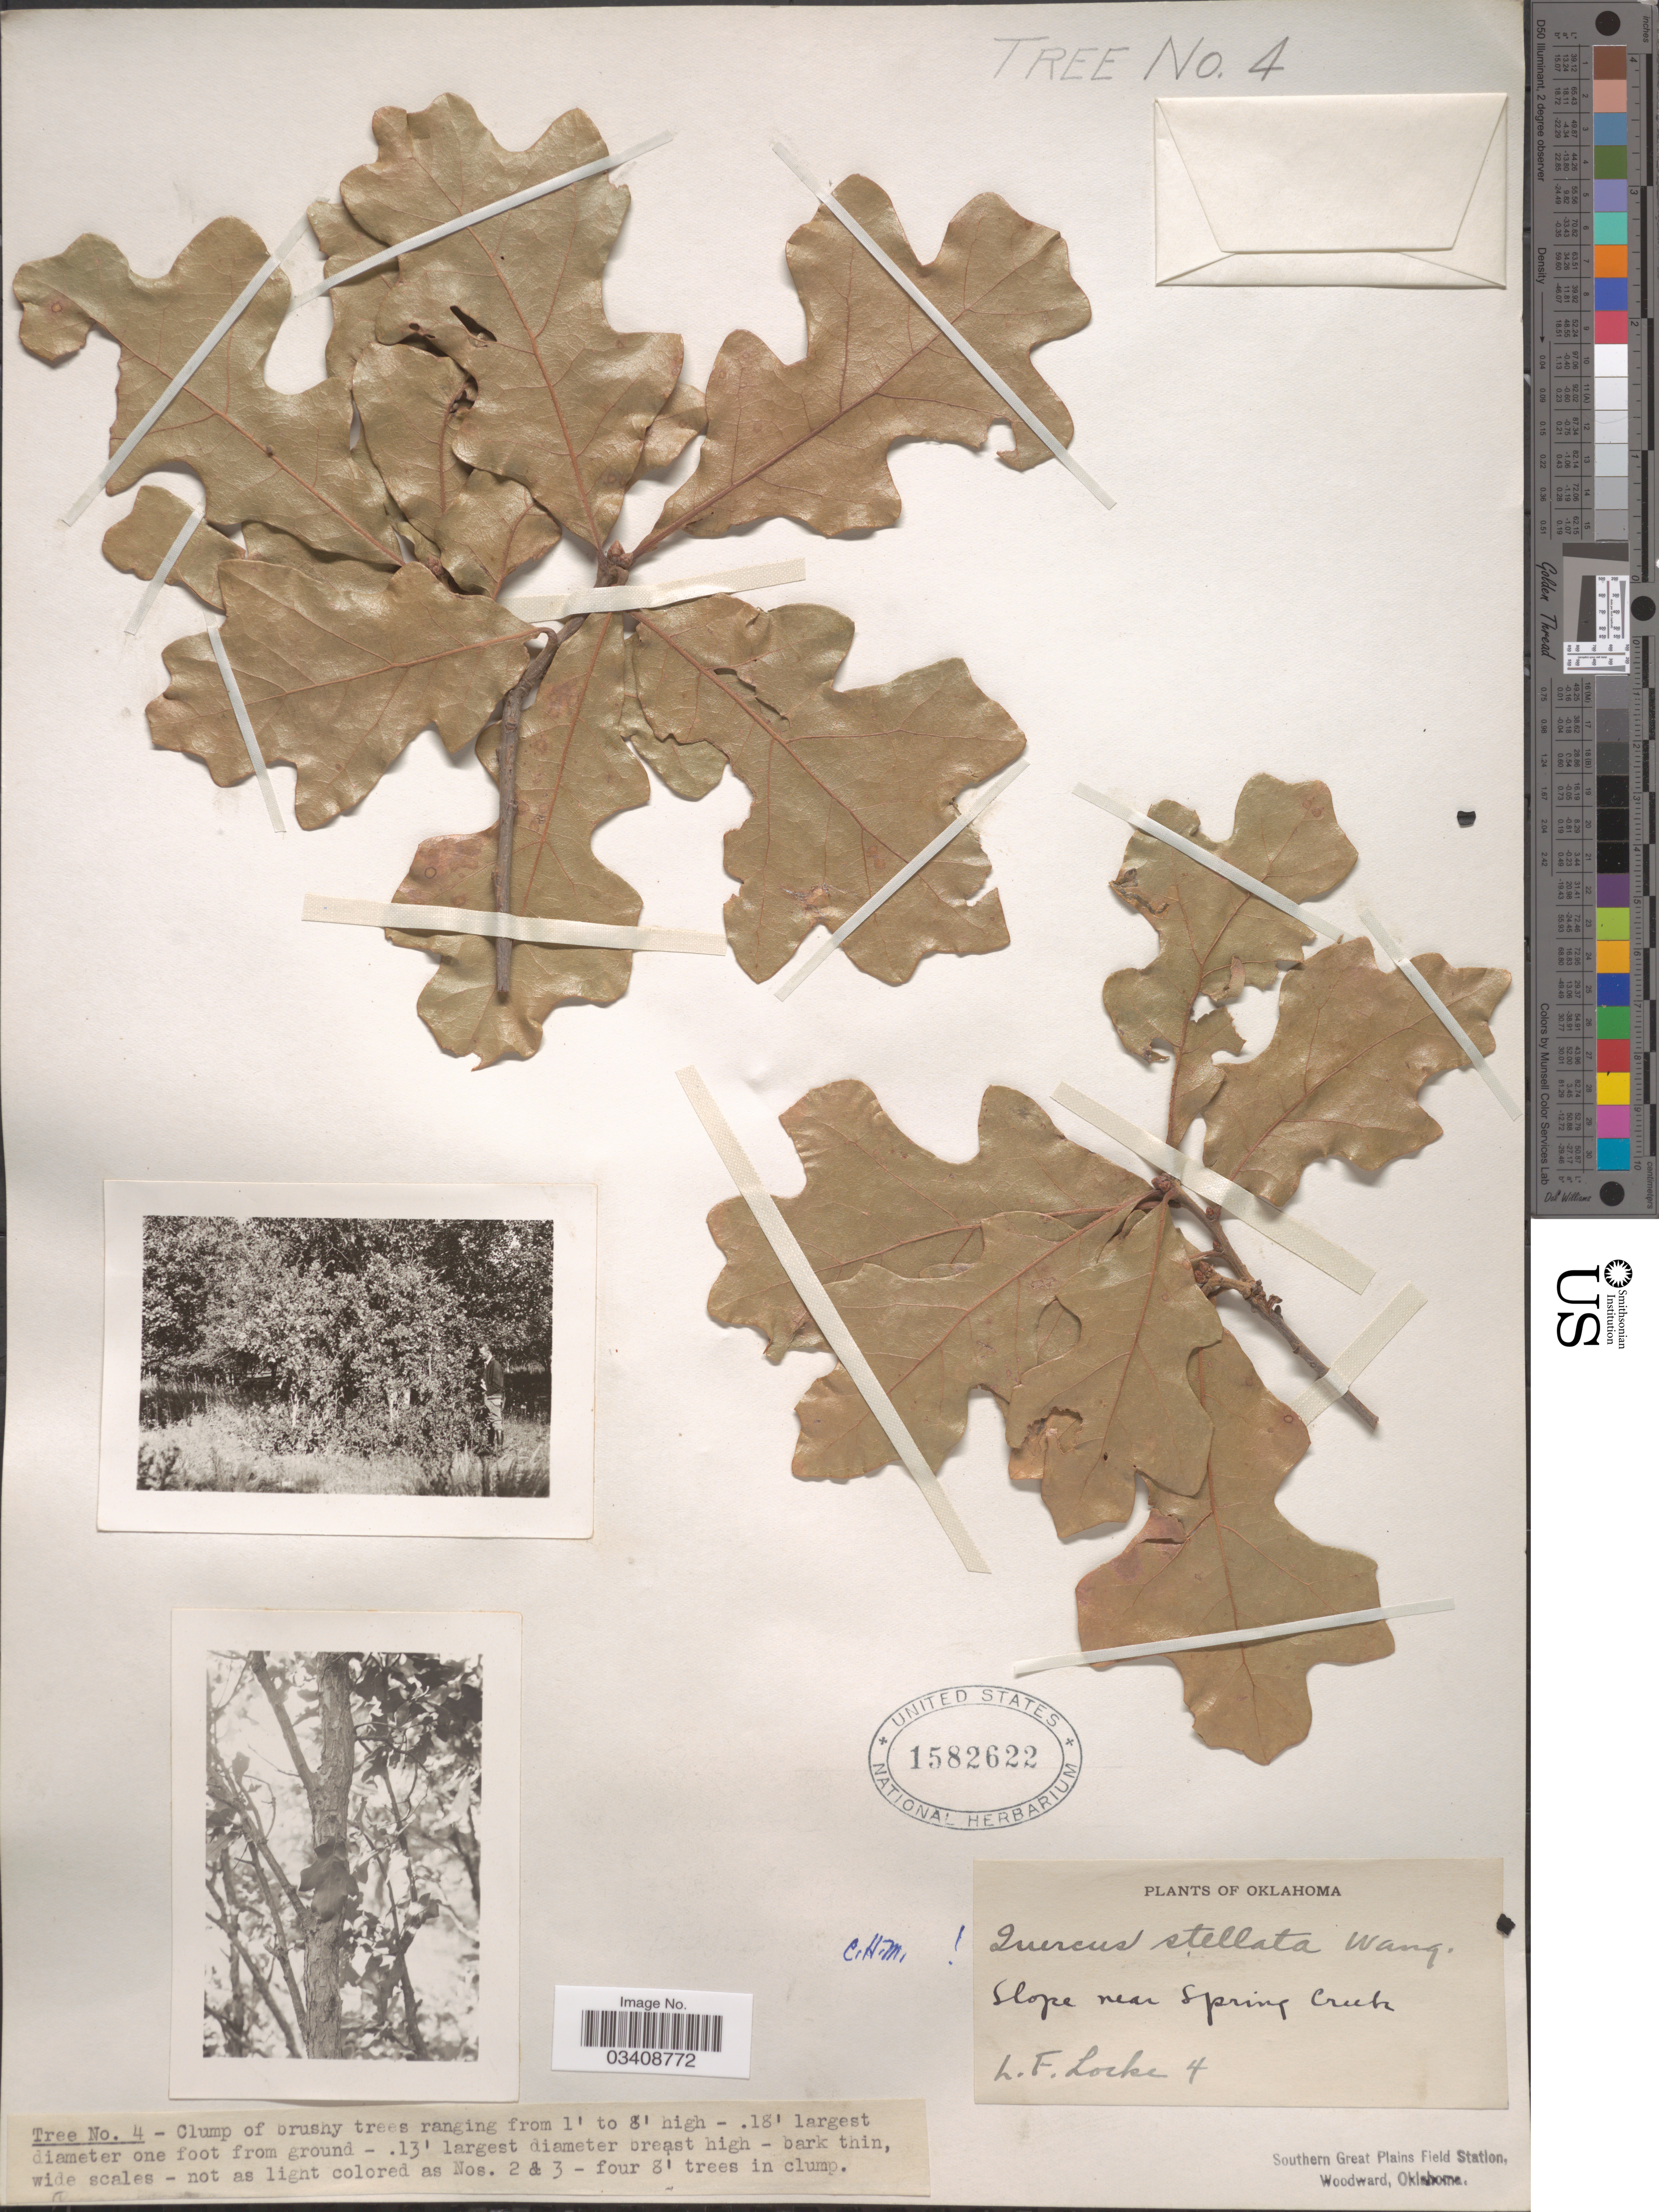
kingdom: Plantae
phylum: Tracheophyta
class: Magnoliopsida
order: Fagales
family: Fagaceae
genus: Quercus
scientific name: Quercus stellata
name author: Wangenh.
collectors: L. Locke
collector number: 4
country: United States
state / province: Oklahoma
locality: Slope near Spring Creek.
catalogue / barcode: US 1582622